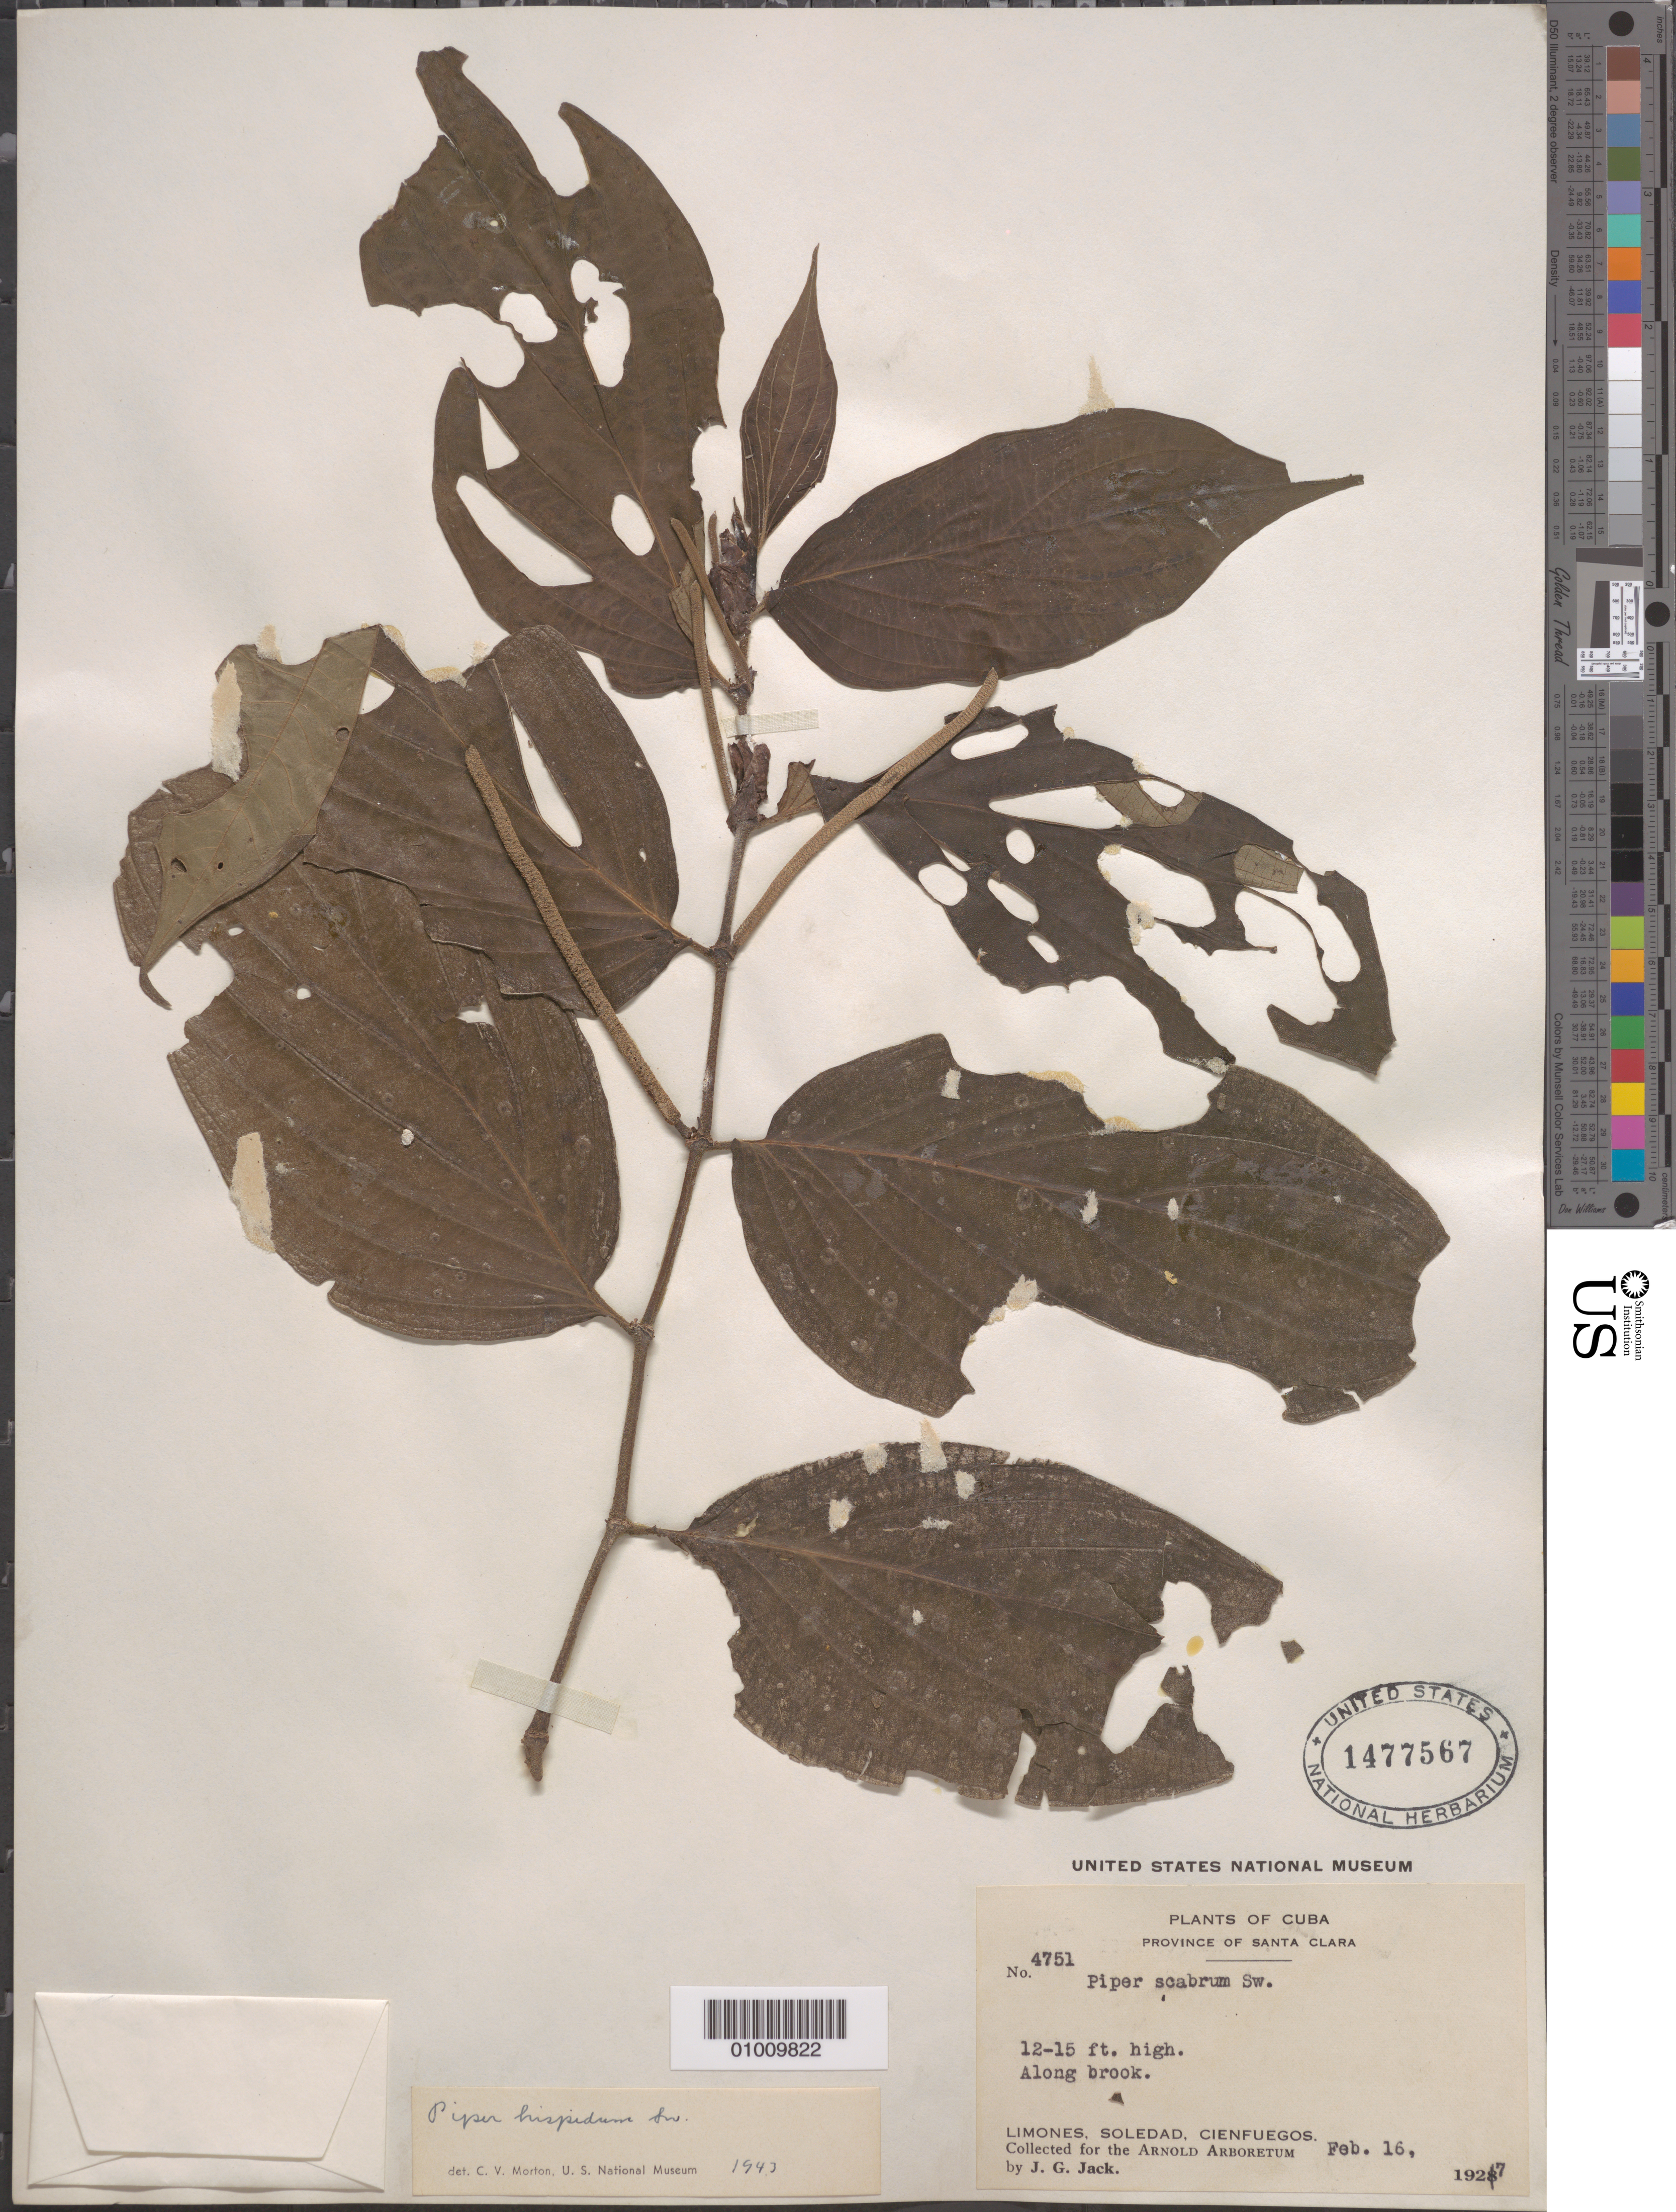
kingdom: Plantae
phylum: Tracheophyta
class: Magnoliopsida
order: Piperales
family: Piperaceae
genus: Piper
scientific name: Piper hispidum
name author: Sw.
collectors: J. G. Jack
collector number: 4751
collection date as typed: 16 Feb 1927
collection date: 1927-02-16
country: Cuba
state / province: Cienfuegos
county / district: Santa Clara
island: Cuba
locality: Limones, Soledad, Cienfuegos Along brook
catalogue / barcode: US 1477567